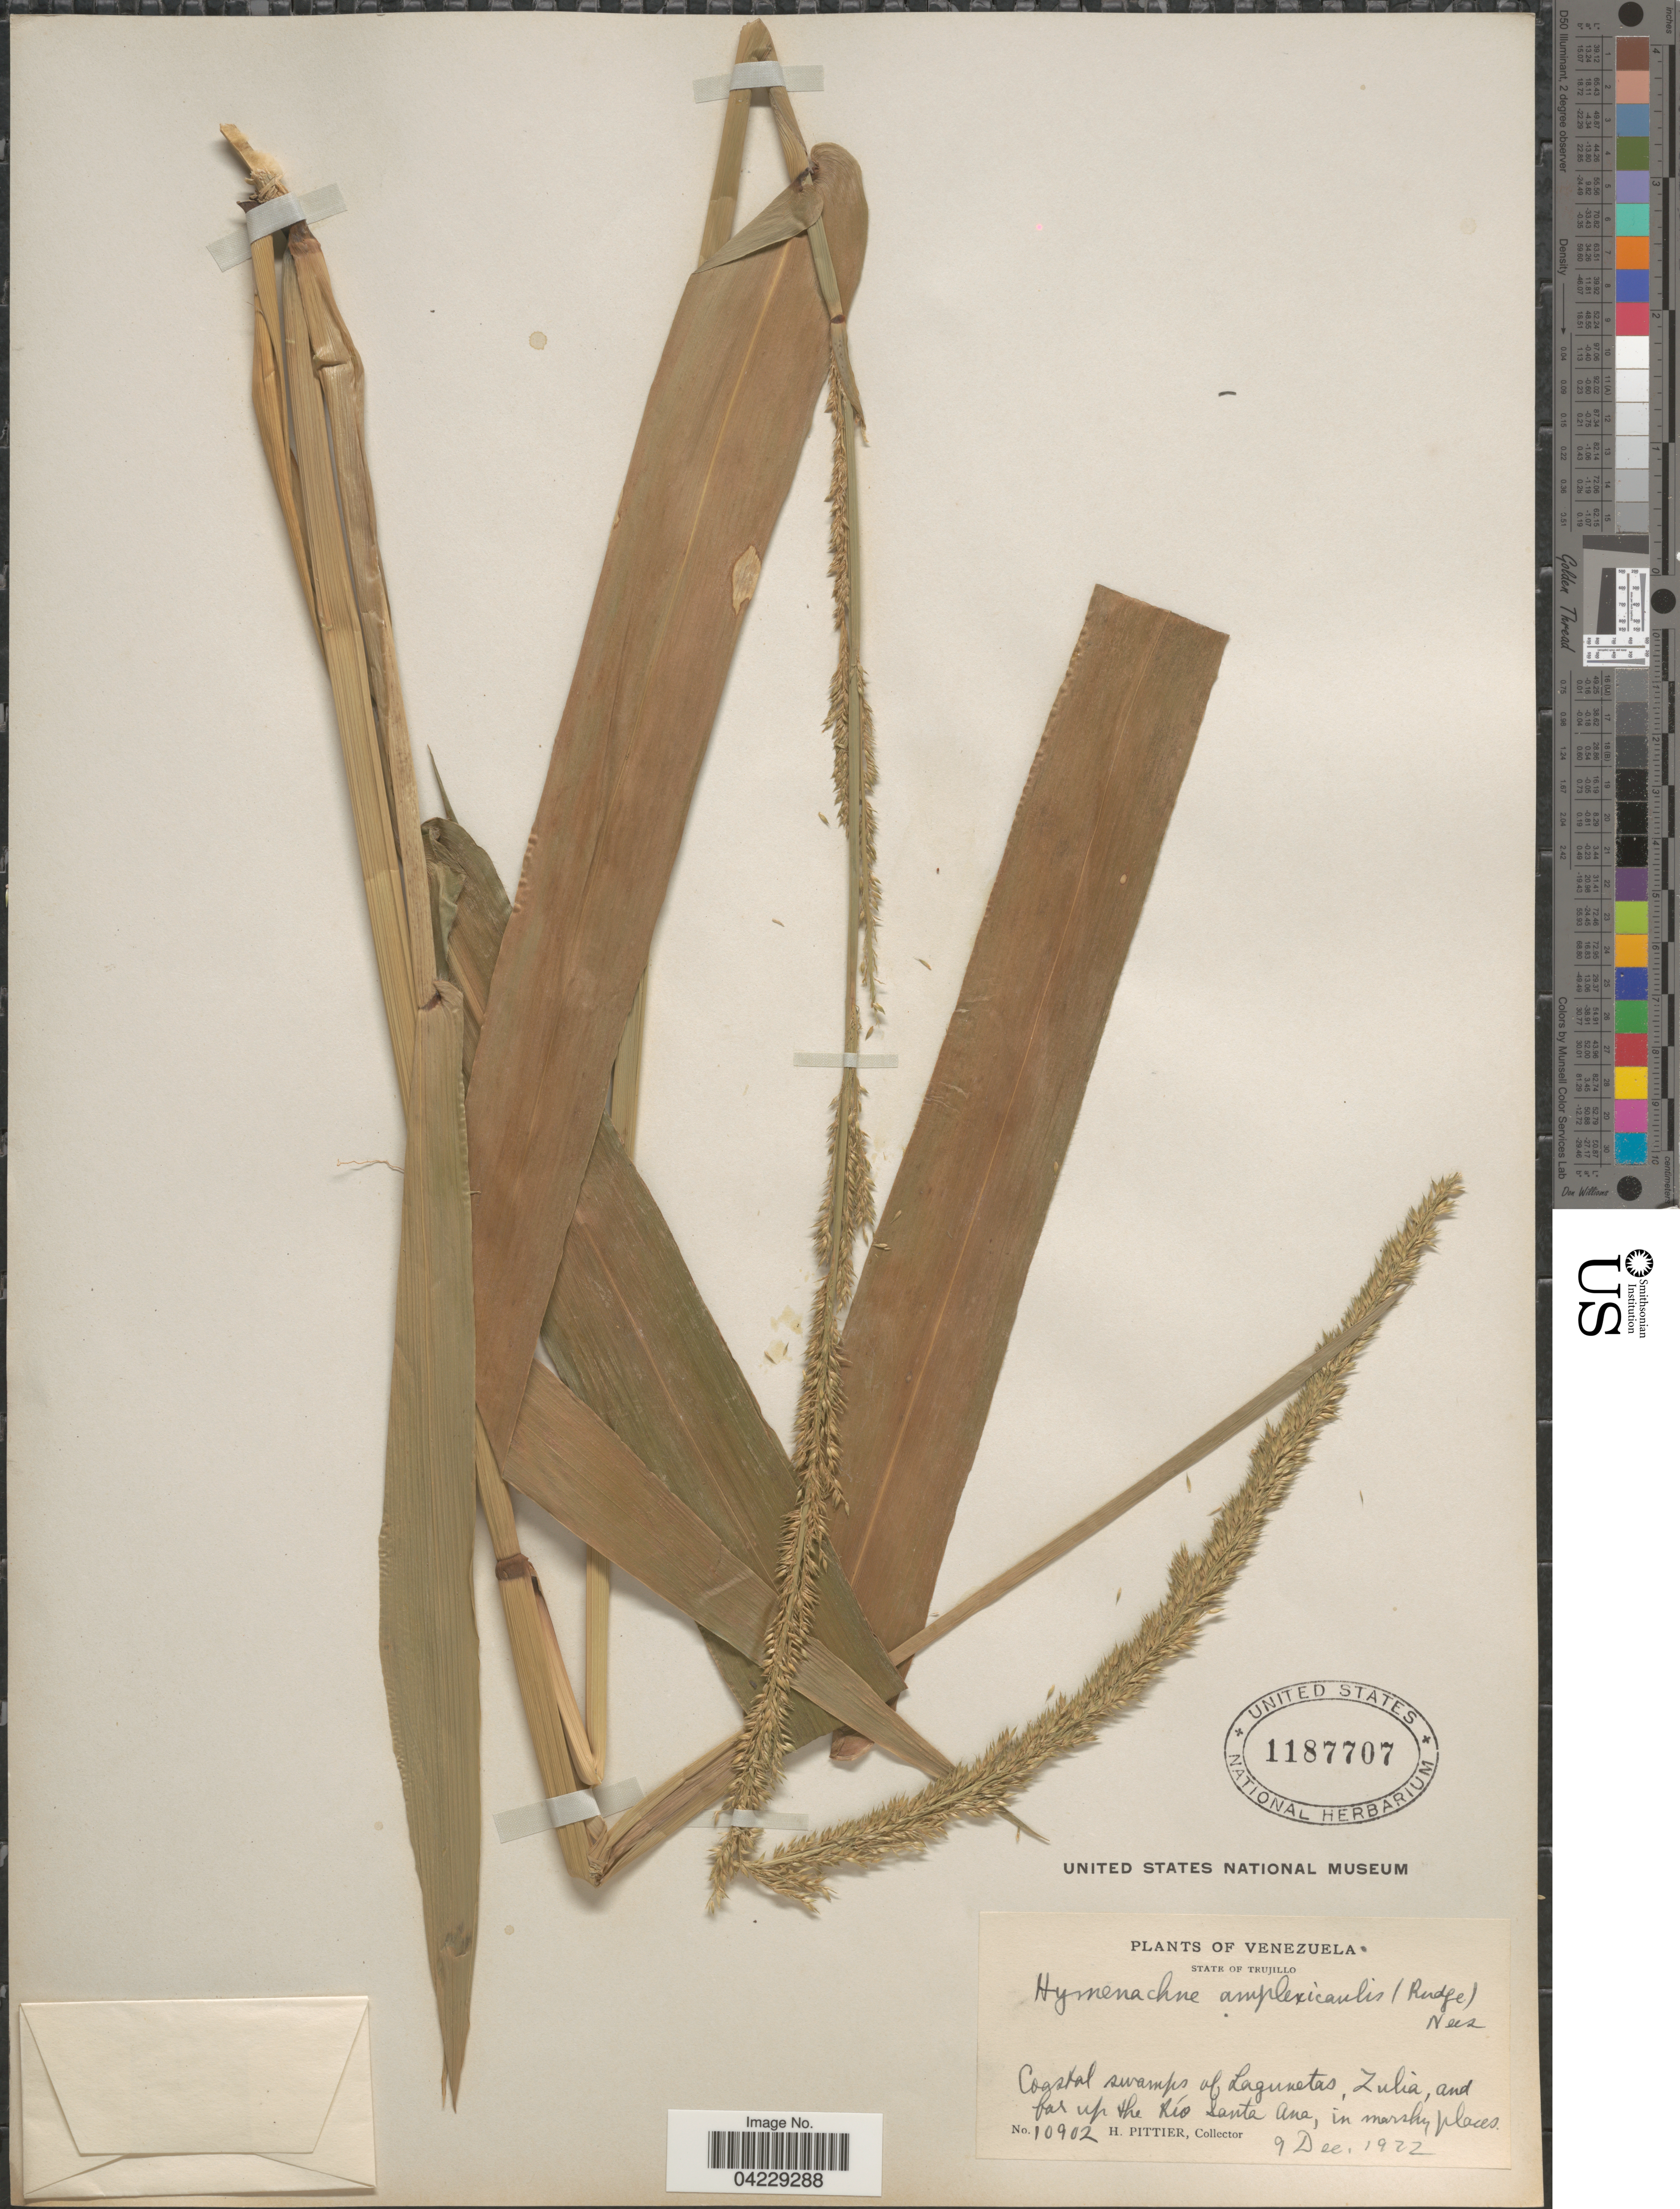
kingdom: Plantae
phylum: Tracheophyta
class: Liliopsida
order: Poales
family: Poaceae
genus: Hymenachne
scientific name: Hymenachne amplexicaulis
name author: (Rudge) Nees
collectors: H. F. Pittier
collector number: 10902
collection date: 1922-12-09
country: Venezuela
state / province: Trujillo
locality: Coastal swamps of Lagunetas, Zulia, and far up the Río Santa Ana.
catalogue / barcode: US 1187707